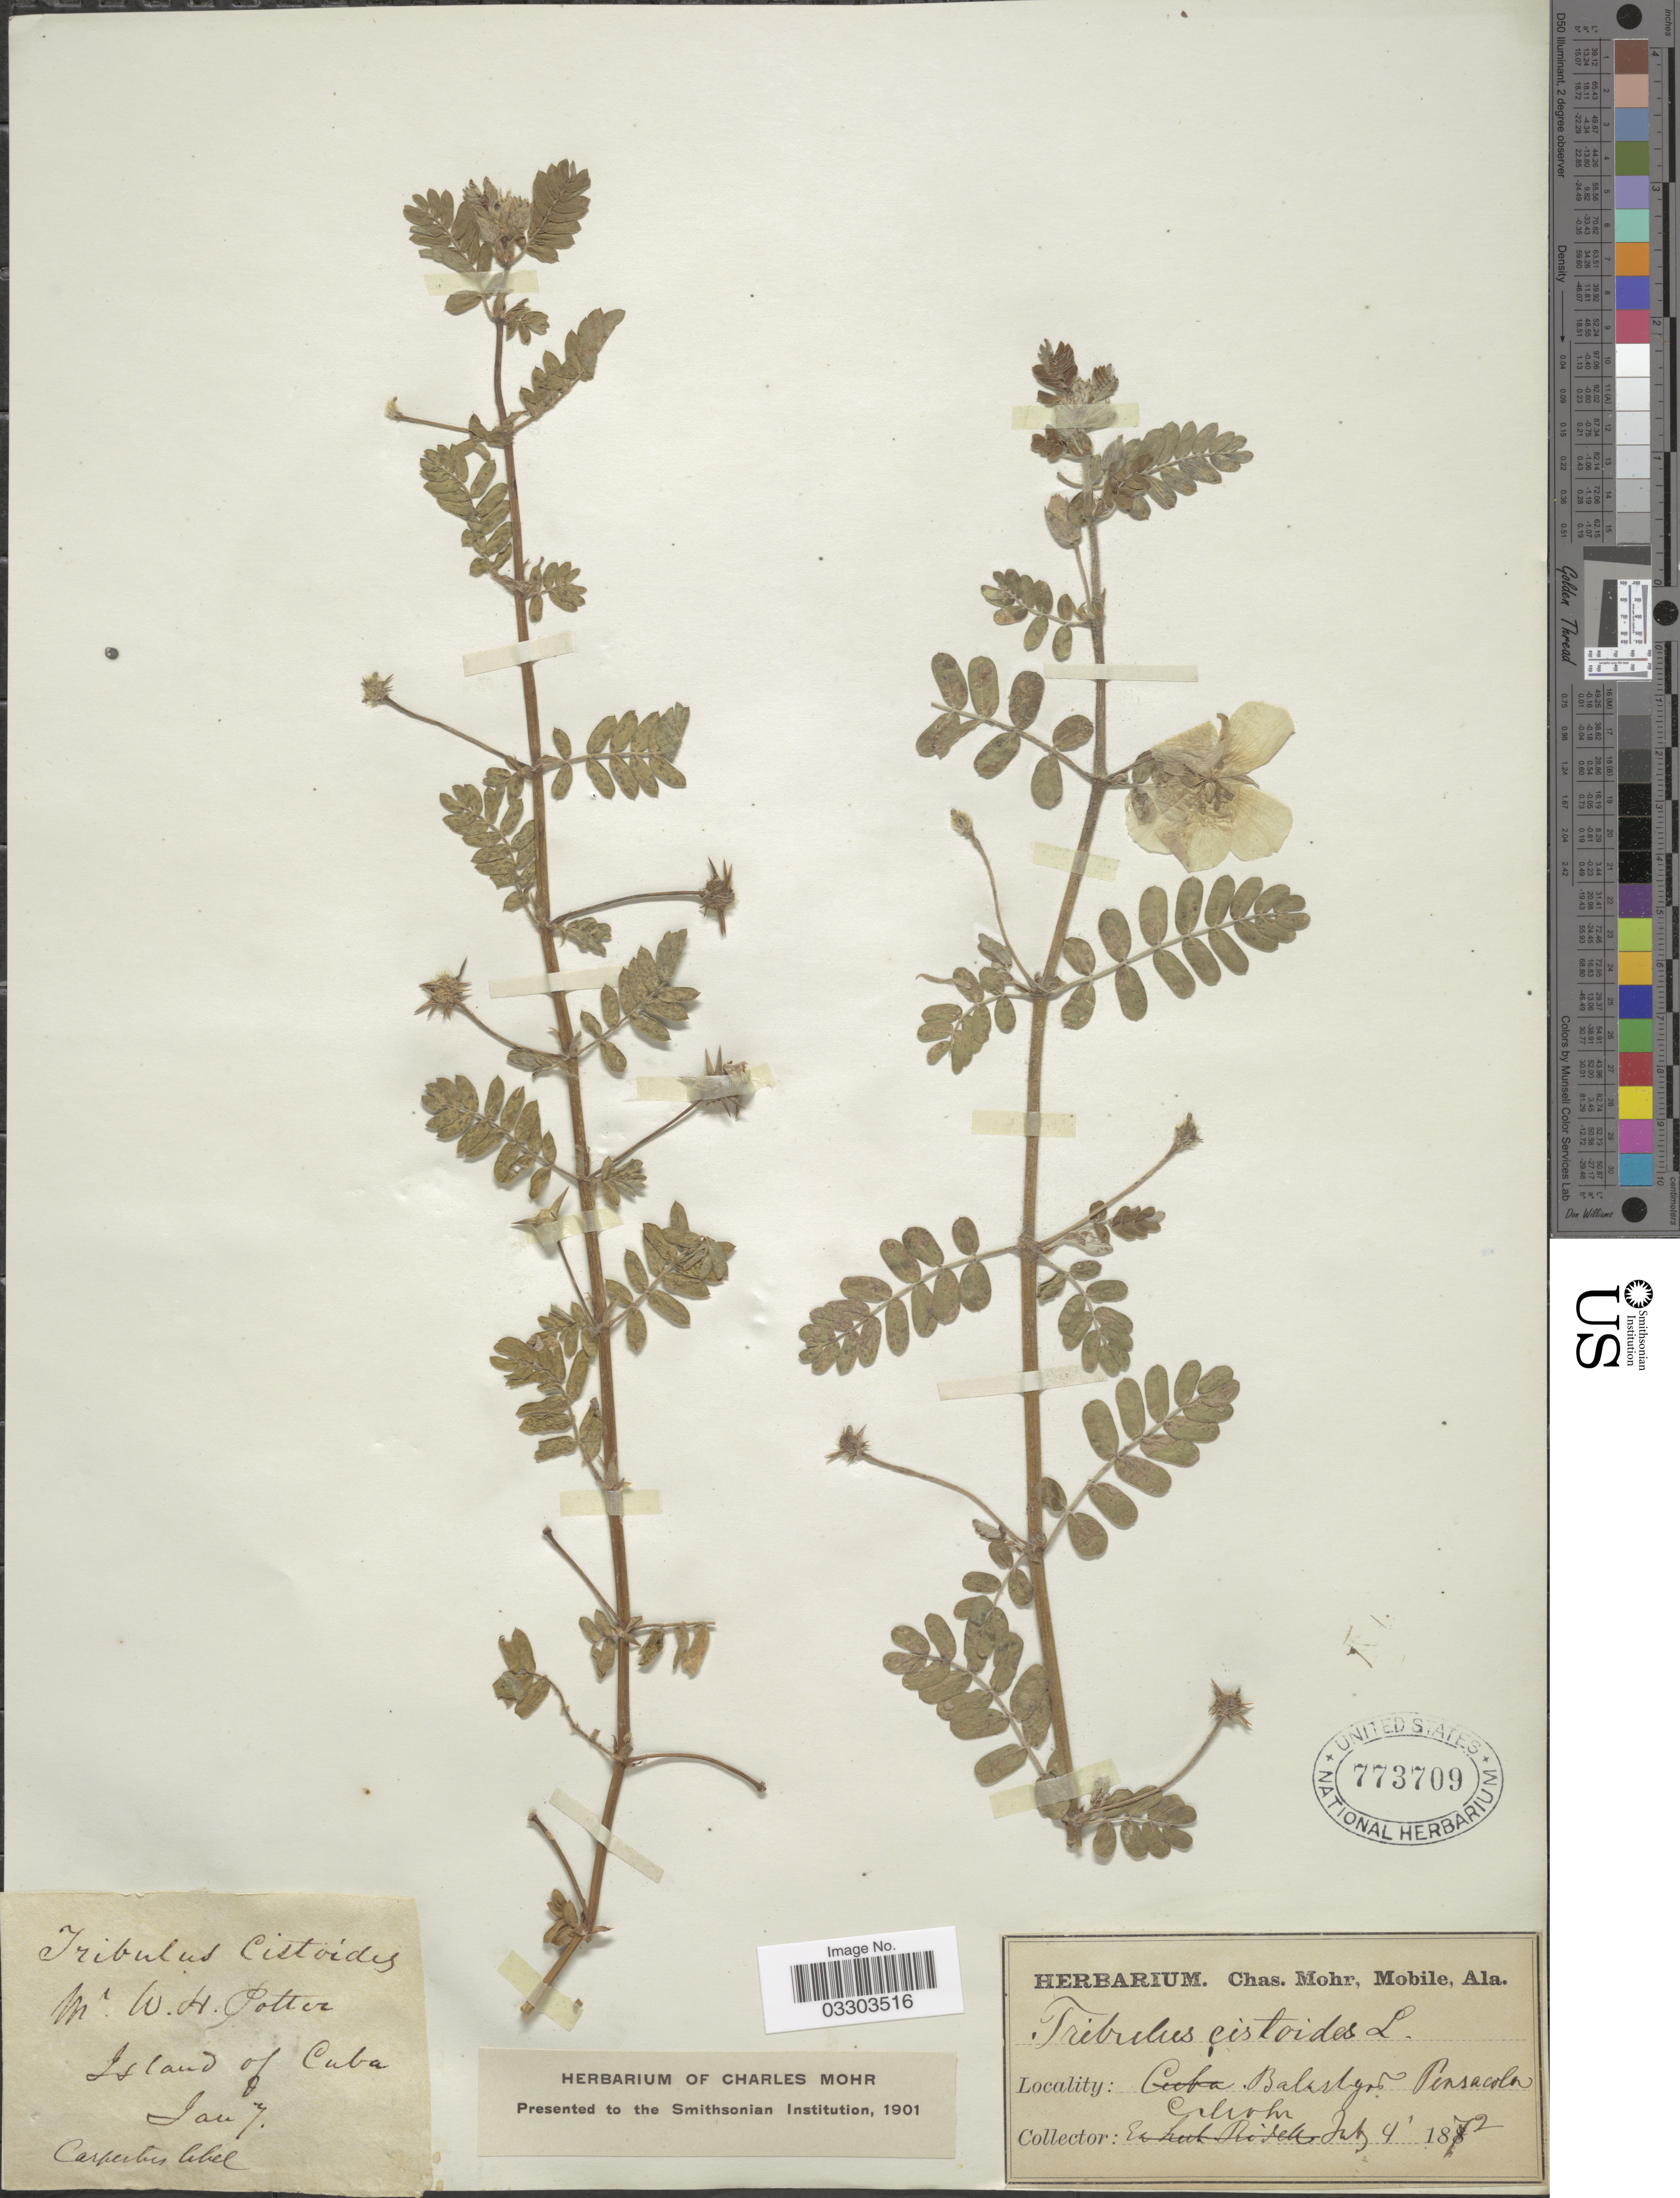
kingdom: Plantae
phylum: Tracheophyta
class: Magnoliopsida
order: Zygophyllales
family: Zygophyllaceae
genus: Tribulus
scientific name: Tribulus cistoides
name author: L.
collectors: Mohr, C. T. (herbarium)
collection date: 1872-07-04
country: United States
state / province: Florida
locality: Pensacola.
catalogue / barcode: US 773709